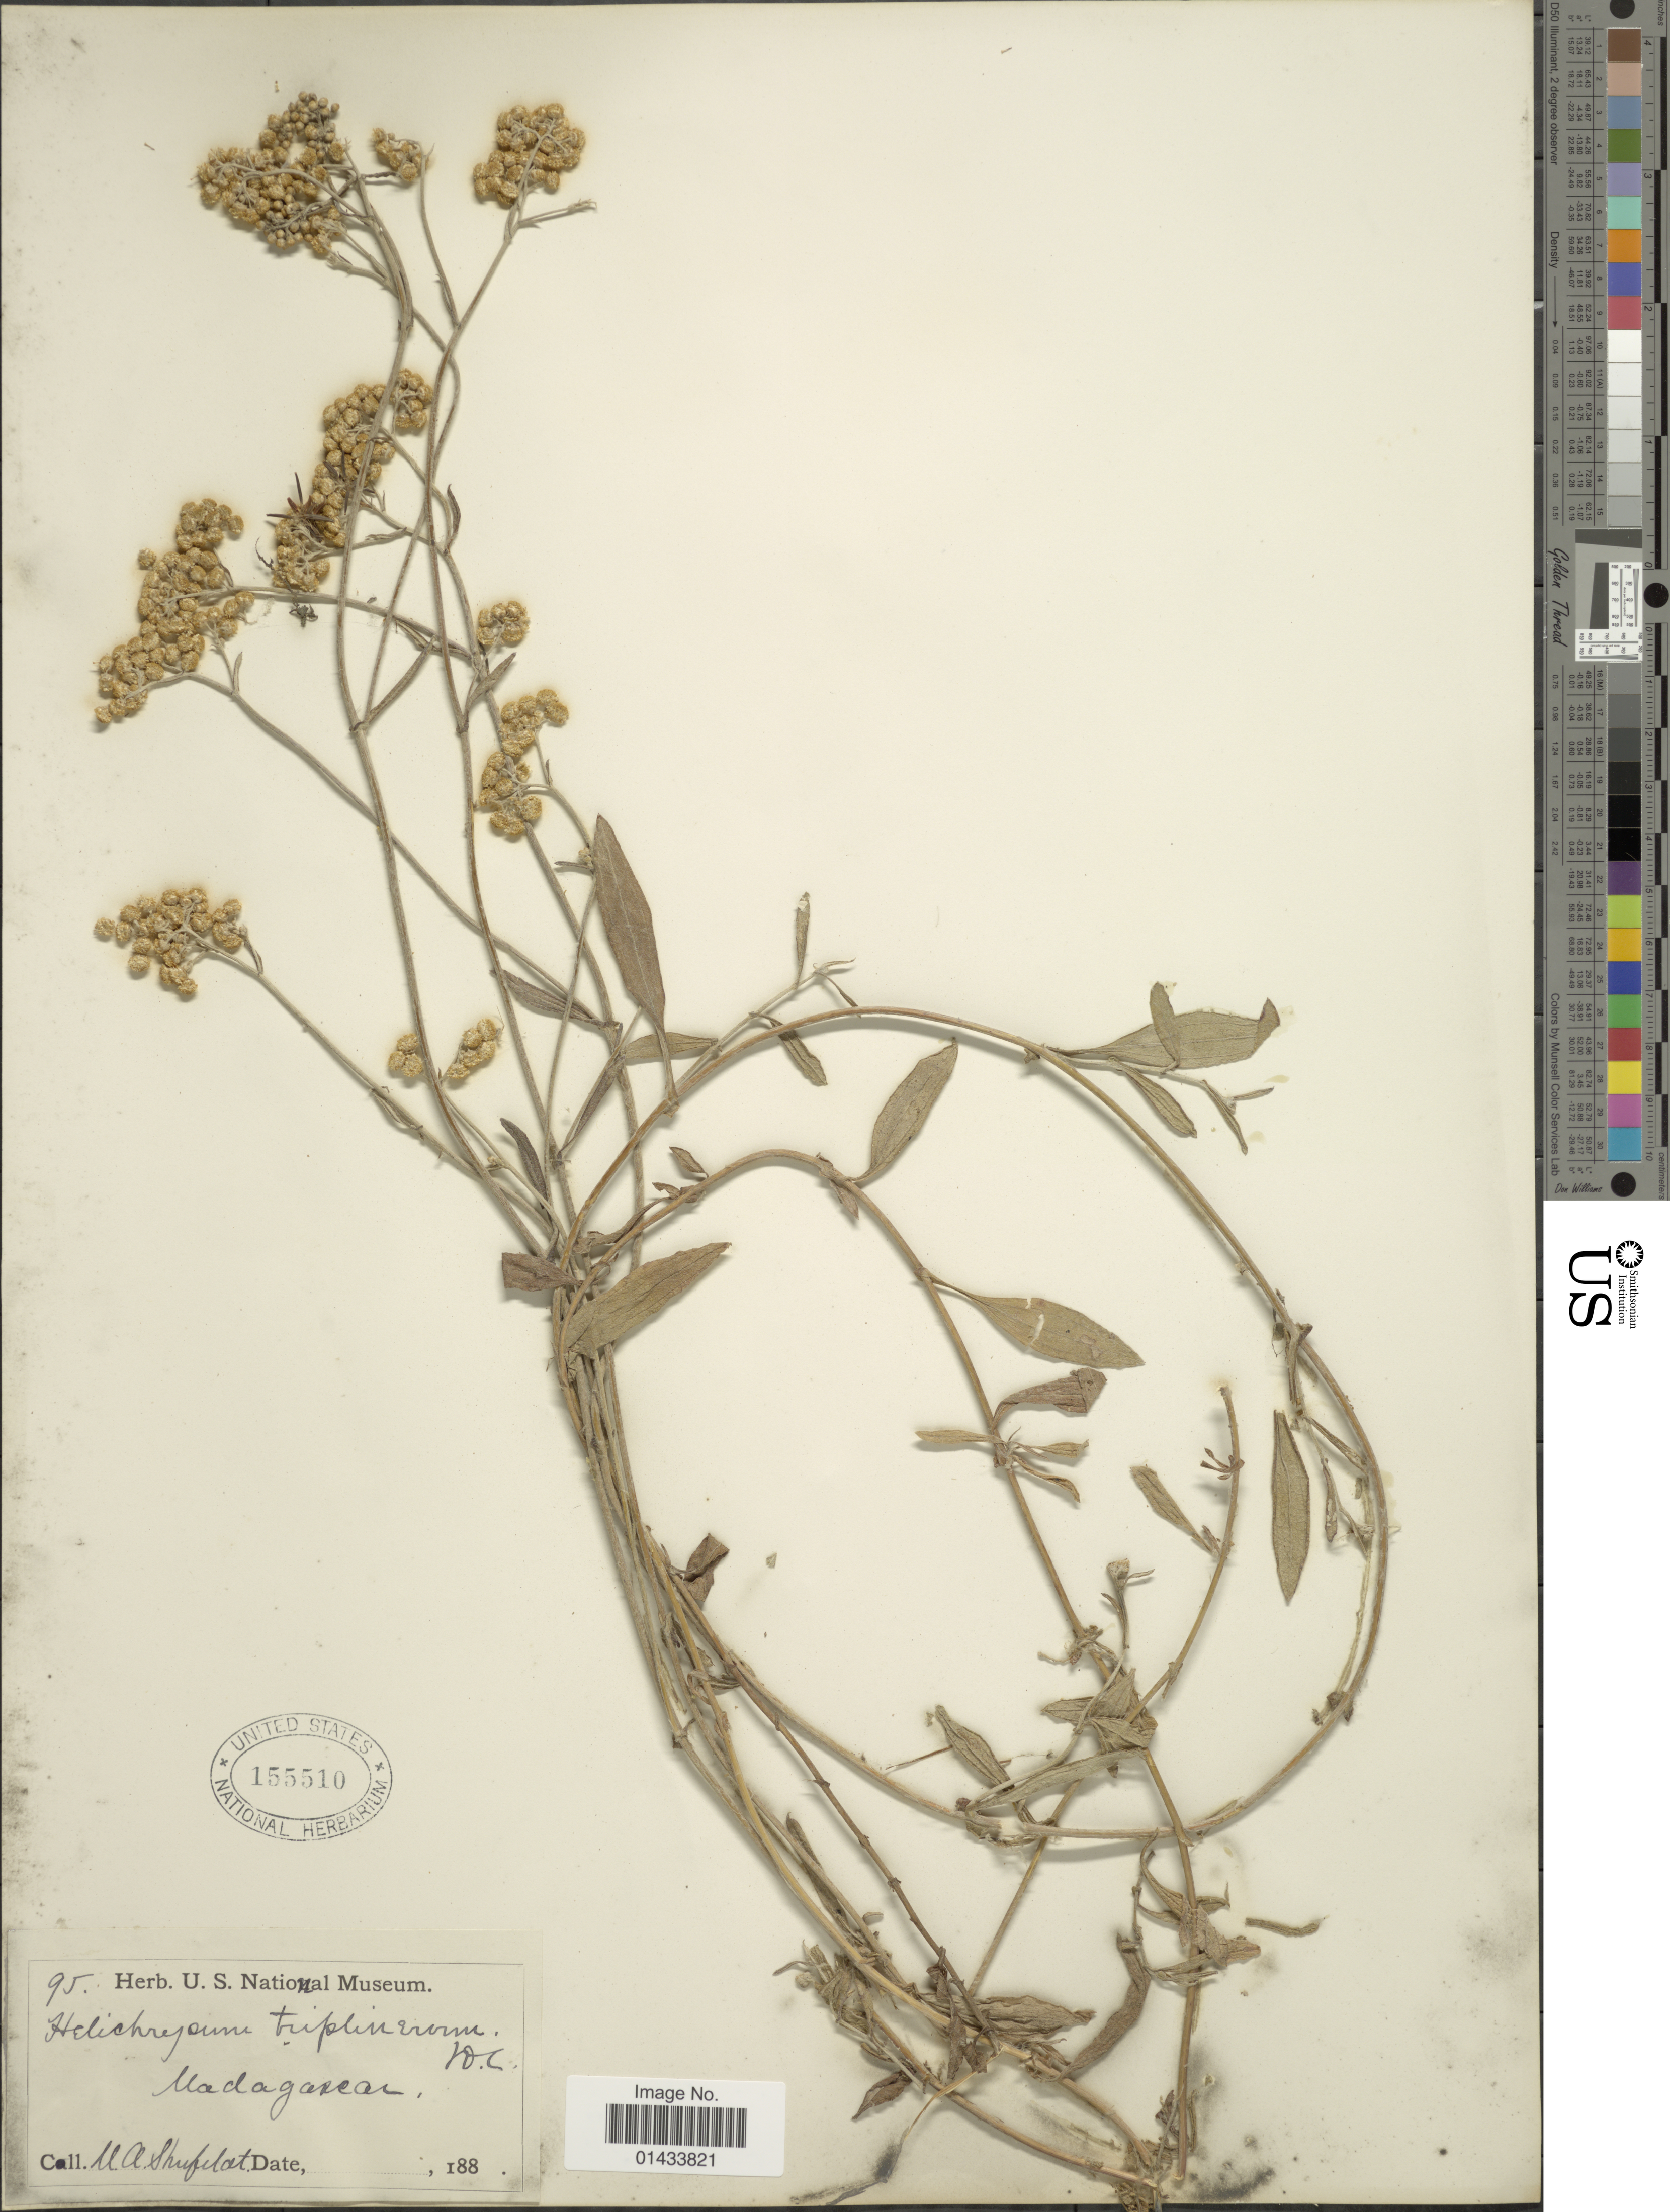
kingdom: Plantae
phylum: Tracheophyta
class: Magnoliopsida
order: Asterales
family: Asteraceae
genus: Helichrysum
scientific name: Helichrysum triplinerve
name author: DC.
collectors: U. Shufelat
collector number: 95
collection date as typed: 188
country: Madagascar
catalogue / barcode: US 155510